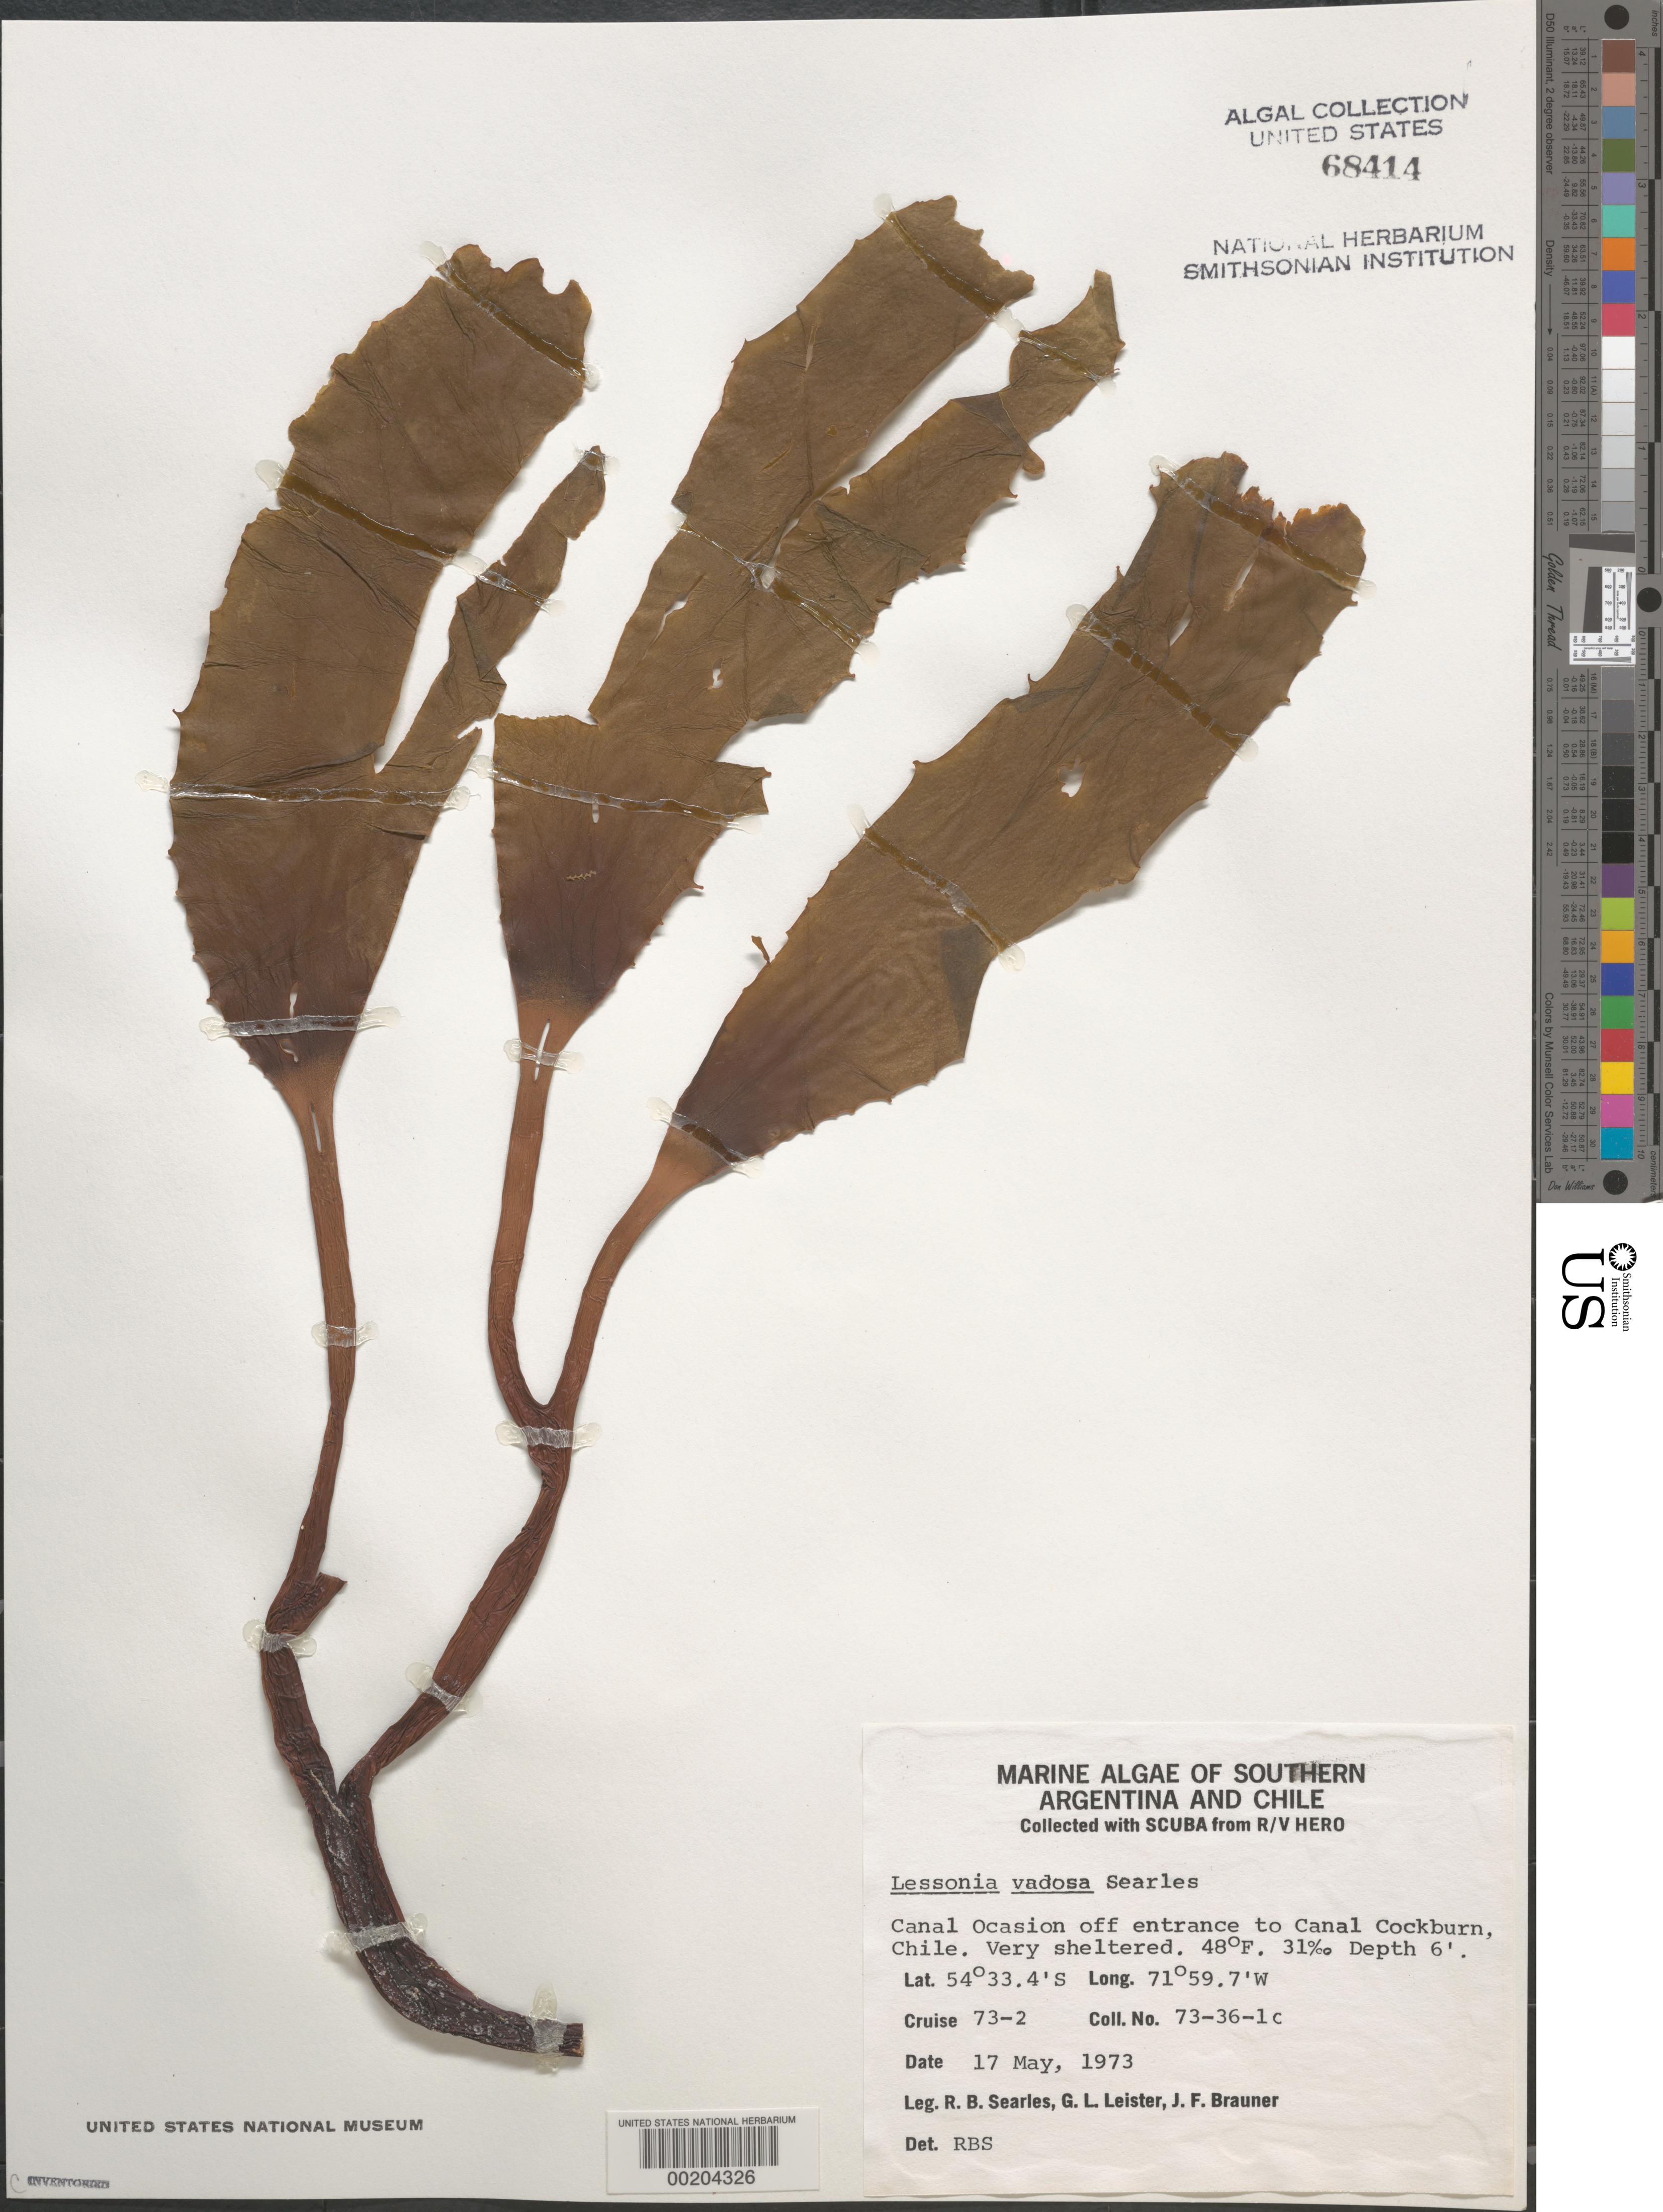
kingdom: Chromista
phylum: Ochrophyta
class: Phaeophyceae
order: Laminariales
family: Lessoniaceae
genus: Lessonia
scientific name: Lessonia flavicans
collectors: R. Searles, G. Leister & J. F. Brauner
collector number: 73-36-1c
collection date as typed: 17 May 1973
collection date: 1973-05-17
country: Chile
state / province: Magallanes y de la Antártica Chilena (XII)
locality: Canal ocasion, near canal cockburn entrance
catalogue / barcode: US 68414